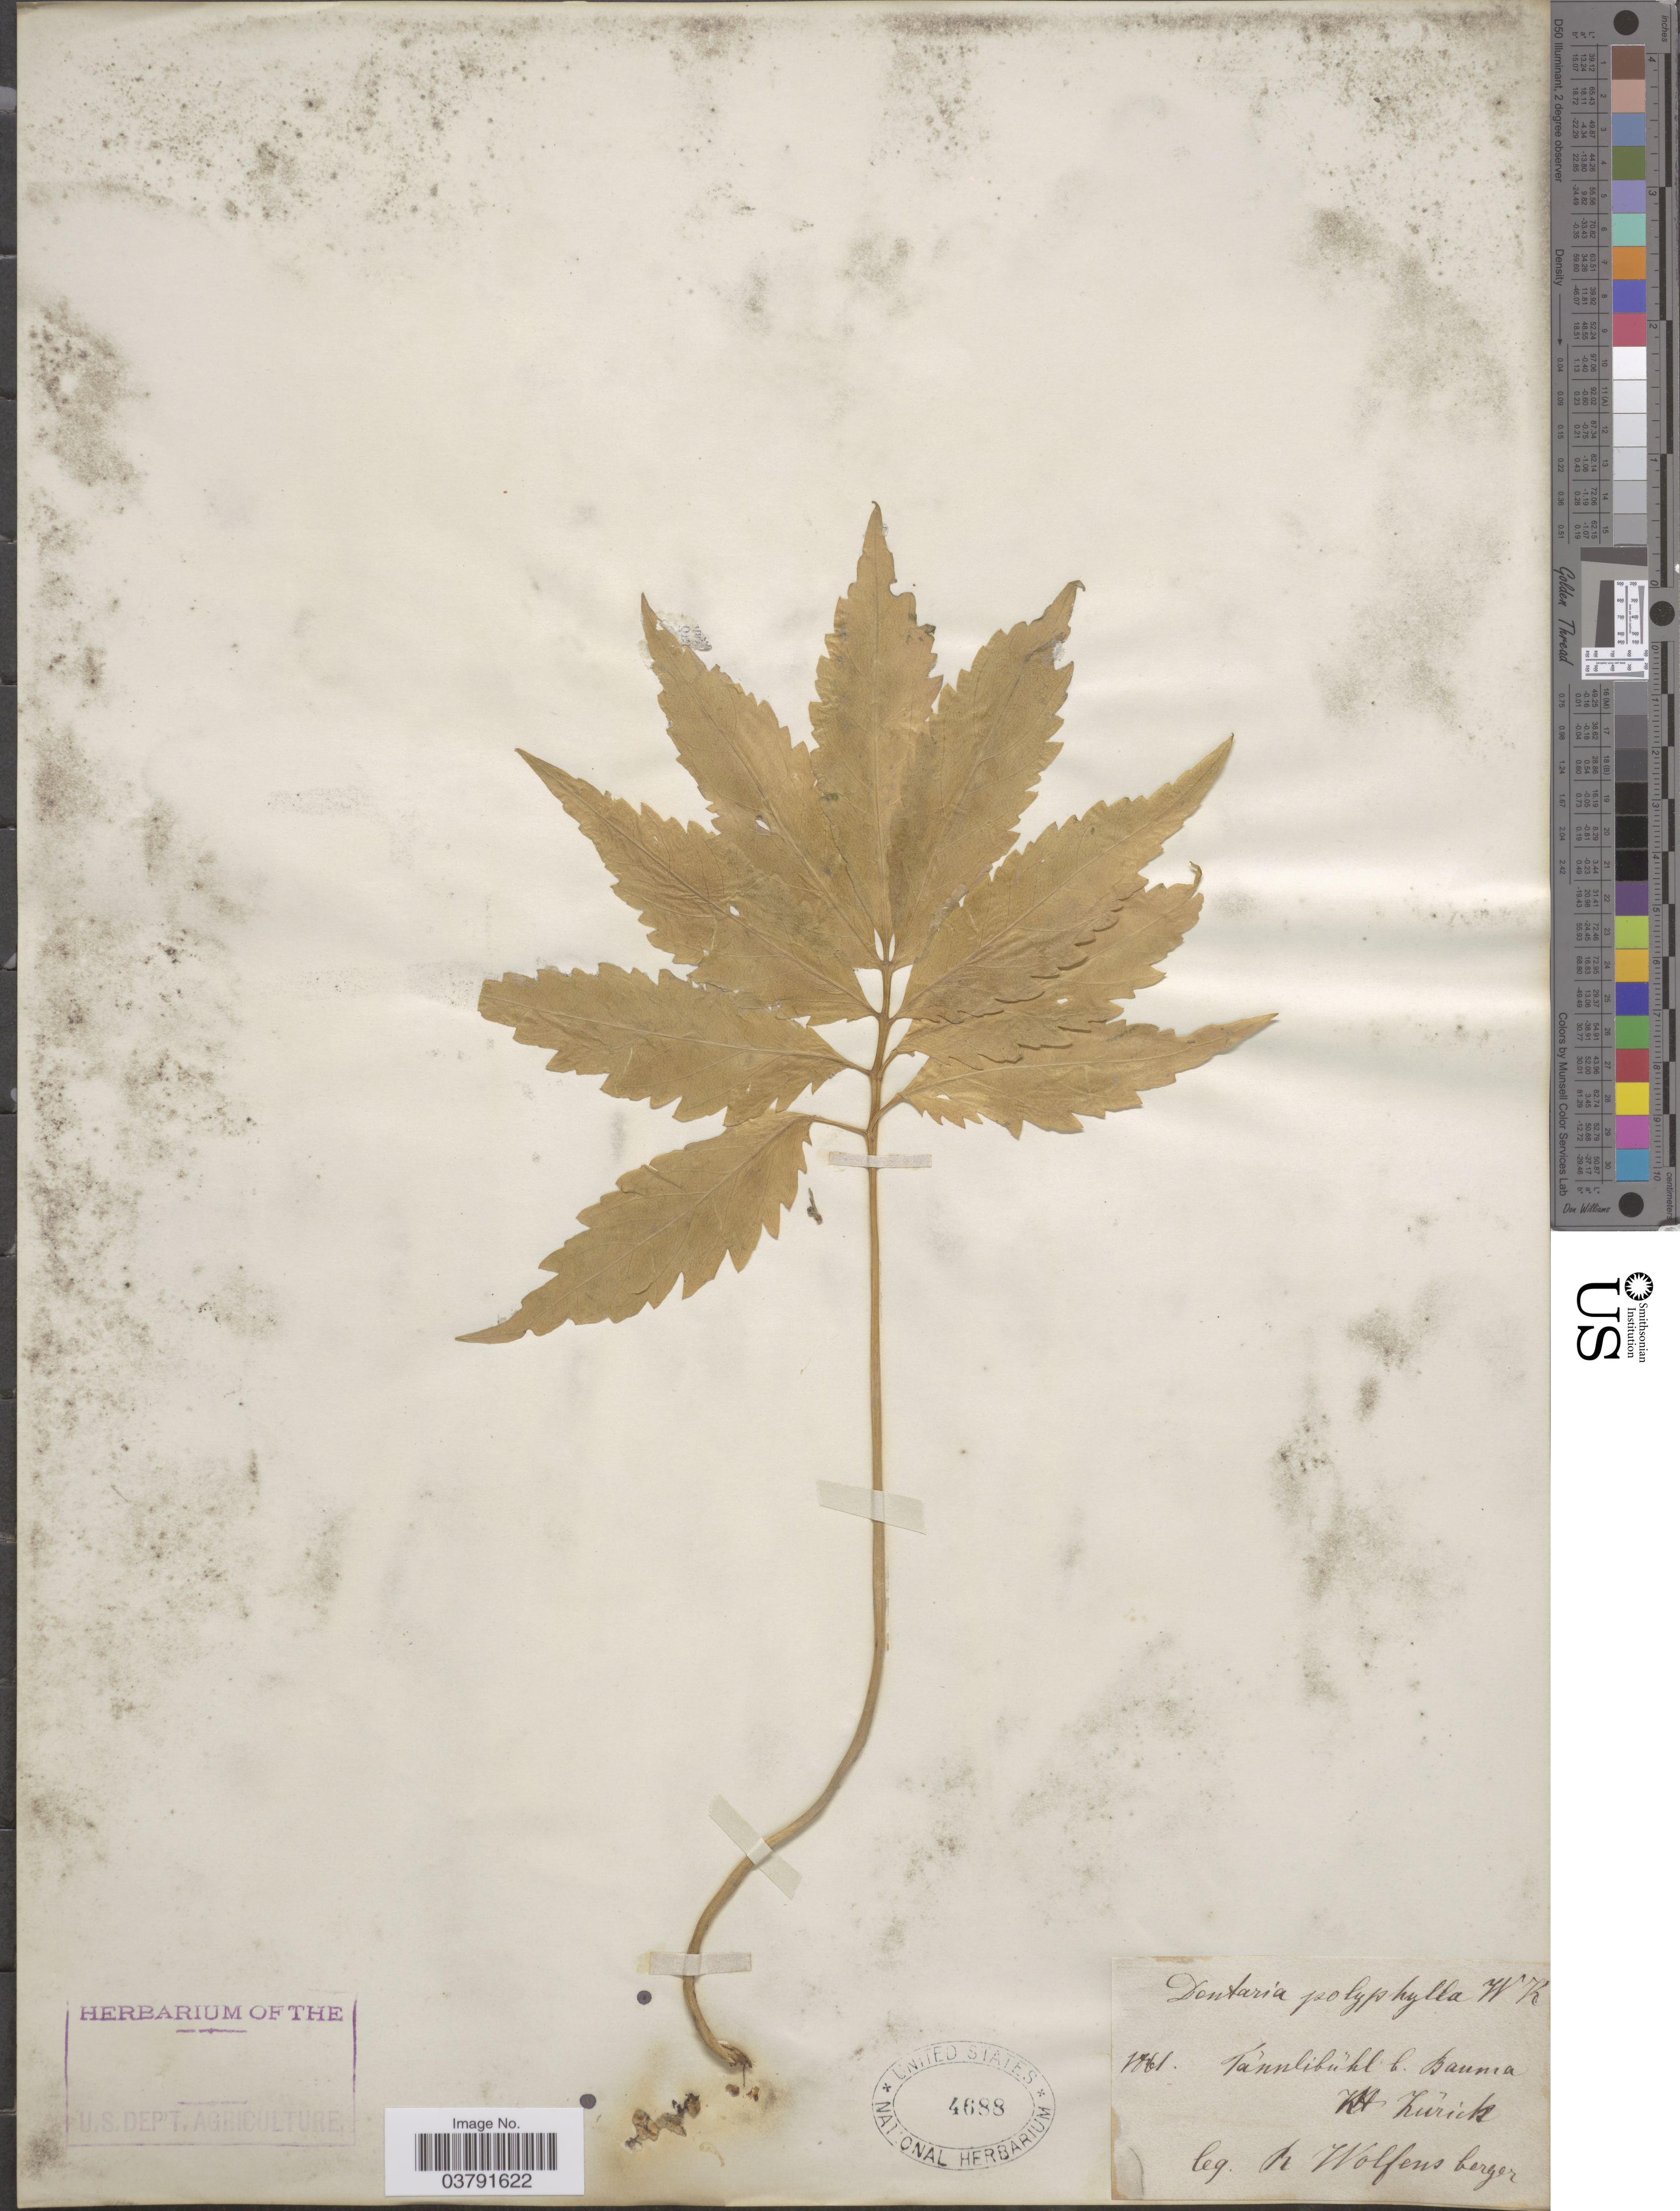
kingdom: Plantae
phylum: Tracheophyta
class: Magnoliopsida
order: Brassicales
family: Brassicaceae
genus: Dentaria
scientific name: Dentaria polyphylla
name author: Waldst. & Kit.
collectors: M. Wolfensberger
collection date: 1861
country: Switzerland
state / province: Zurich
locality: Tannlibuhl b. Bauma.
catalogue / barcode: US 4688